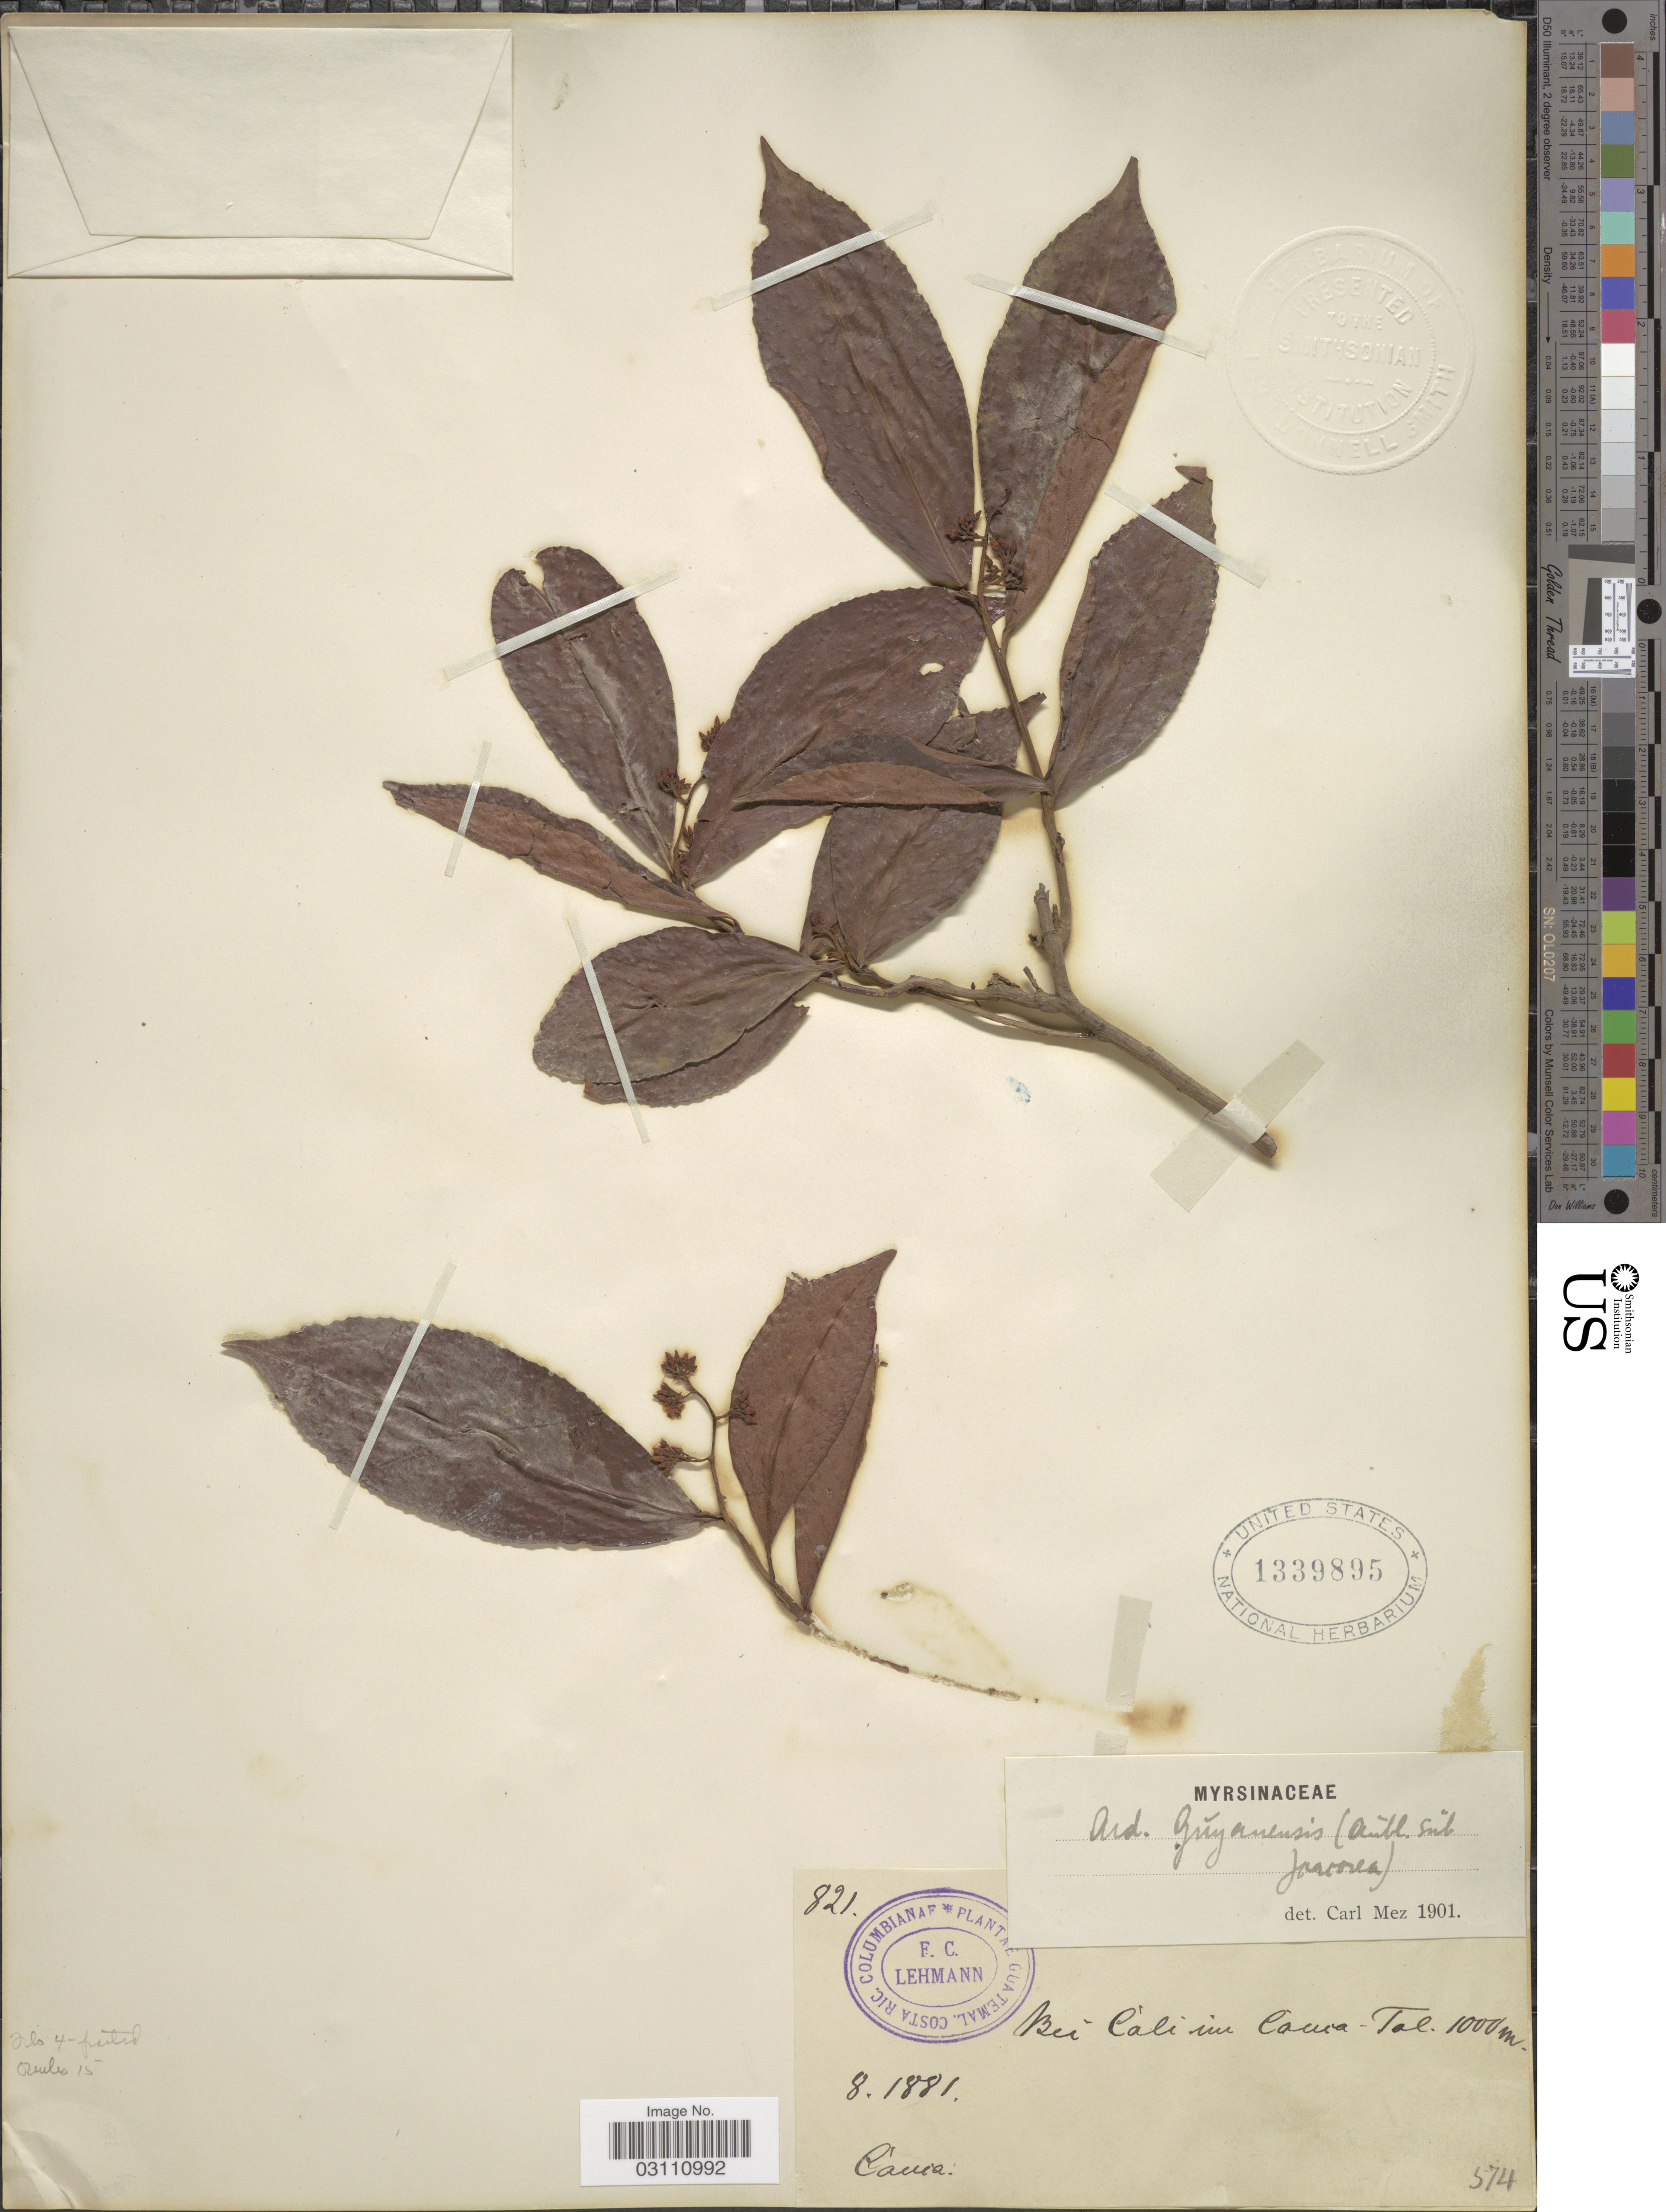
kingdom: Plantae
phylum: Tracheophyta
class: Magnoliopsida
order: Ericales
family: Primulaceae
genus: Ardisia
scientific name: Ardisia guianensis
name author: (Aubl.) Mez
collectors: F. C. Lehmann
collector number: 821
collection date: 1881-08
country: Colombia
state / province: Cauca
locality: Bei Cali im Cauca-Tal.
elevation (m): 1000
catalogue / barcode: US 1339895